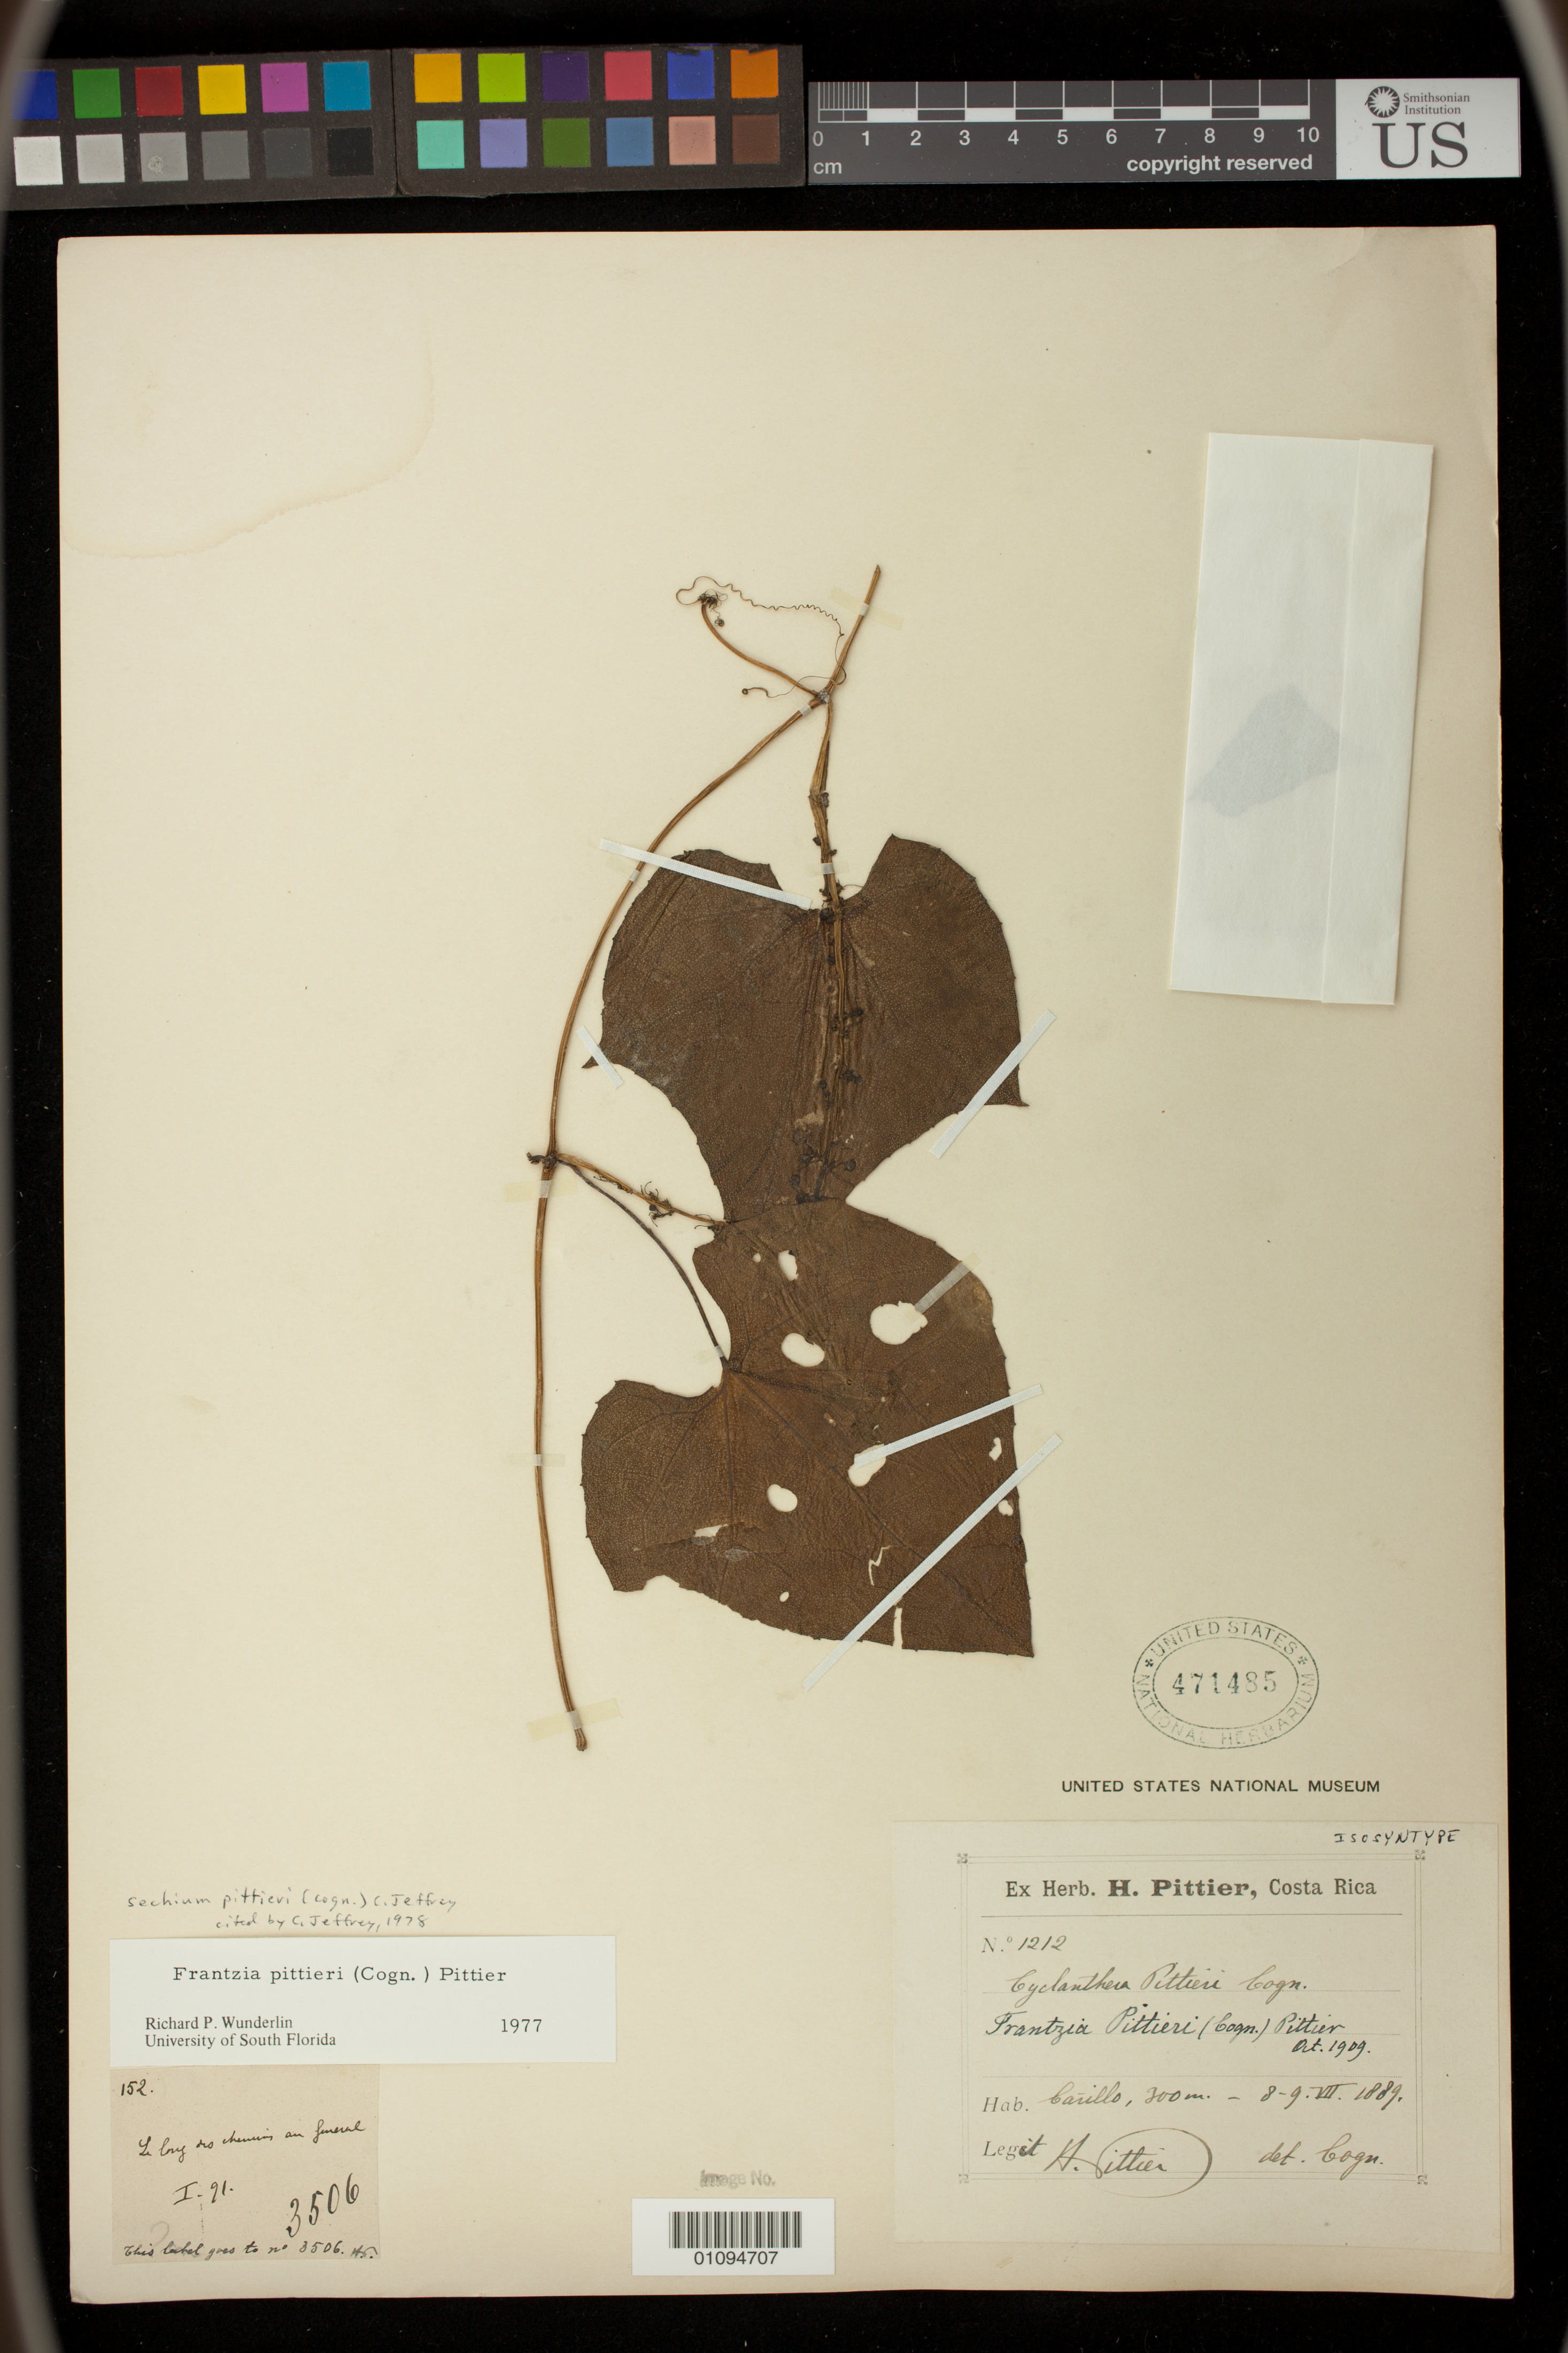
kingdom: Plantae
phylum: Tracheophyta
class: Magnoliopsida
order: Cucurbitales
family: Cucurbitaceae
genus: Cyclanthera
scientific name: Cyclanthera pittieri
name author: Cogn.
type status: Isosyntype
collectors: H. F. Pittier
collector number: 1212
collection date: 1889-07-08/1889-07-09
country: Costa Rica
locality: Carrillo.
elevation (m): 300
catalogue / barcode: US 471485